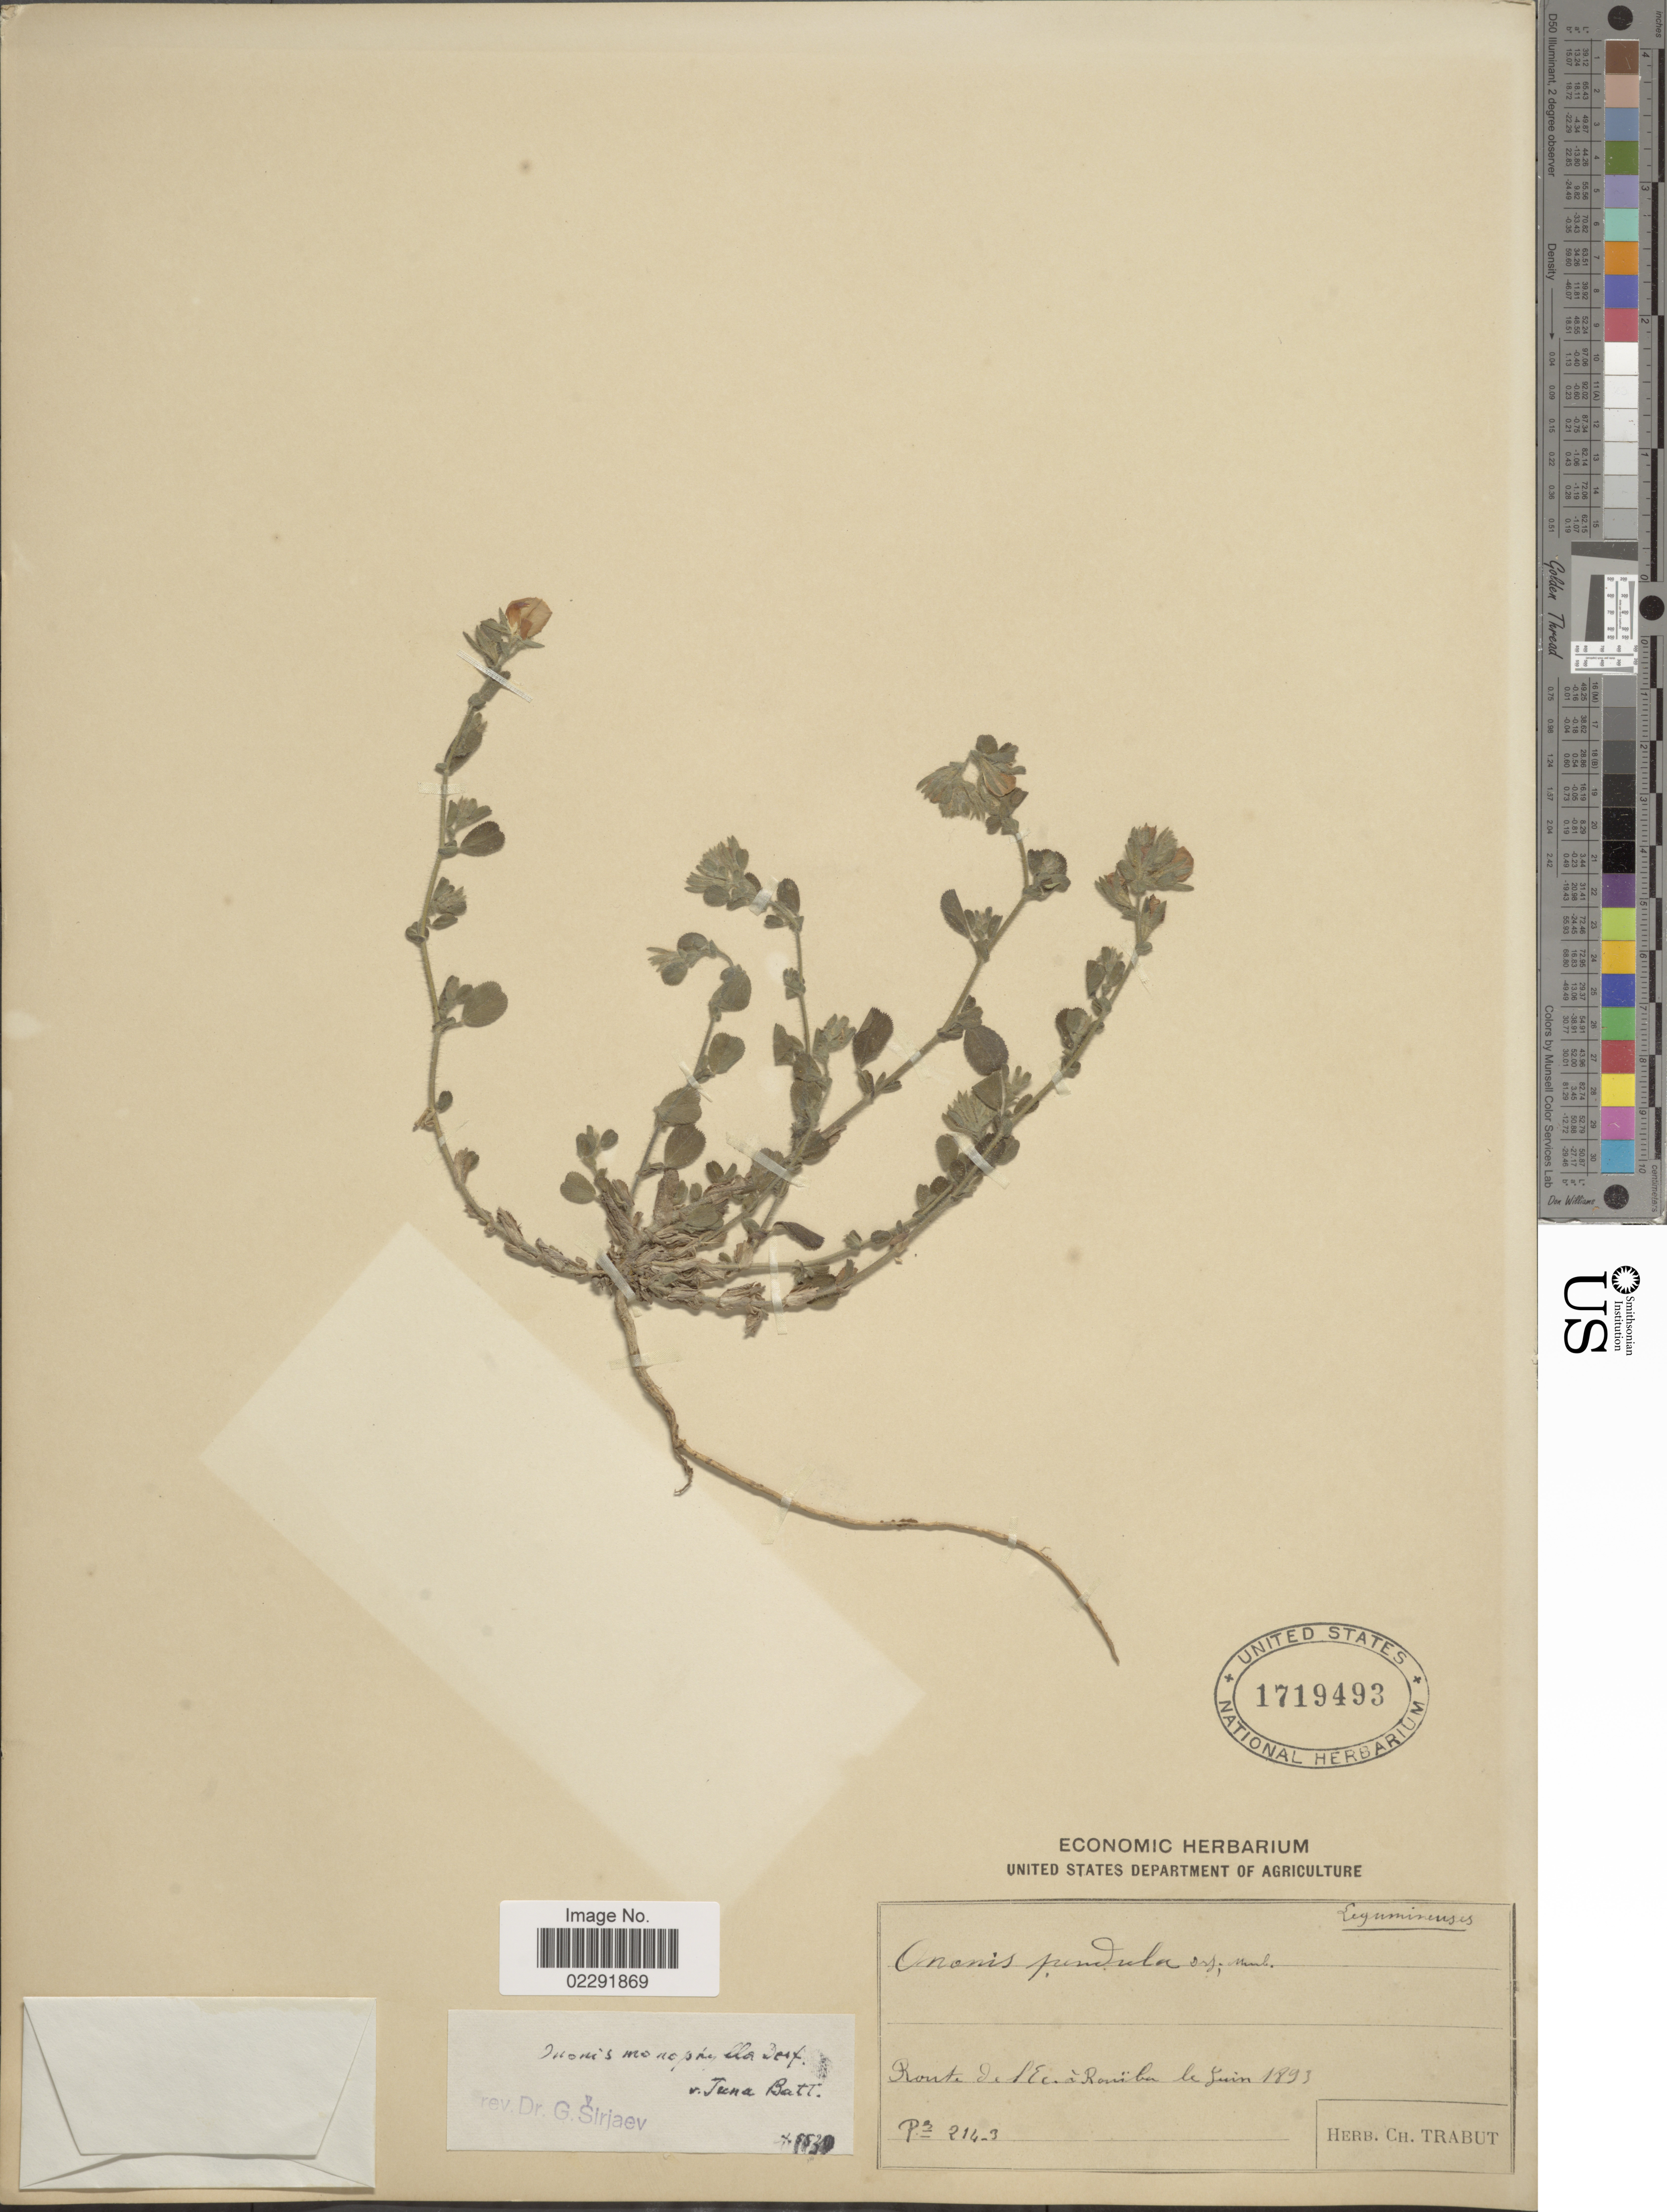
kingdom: Plantae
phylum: Tracheophyta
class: Magnoliopsida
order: Fabales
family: Fabaceae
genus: Ononis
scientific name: Ononis monophylla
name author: Desf.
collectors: Ex herb. Ch. Trabut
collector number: P214-3*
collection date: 1893-06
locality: Ronte de l'Ec a Roniba. [interpreted]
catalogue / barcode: US 1719493